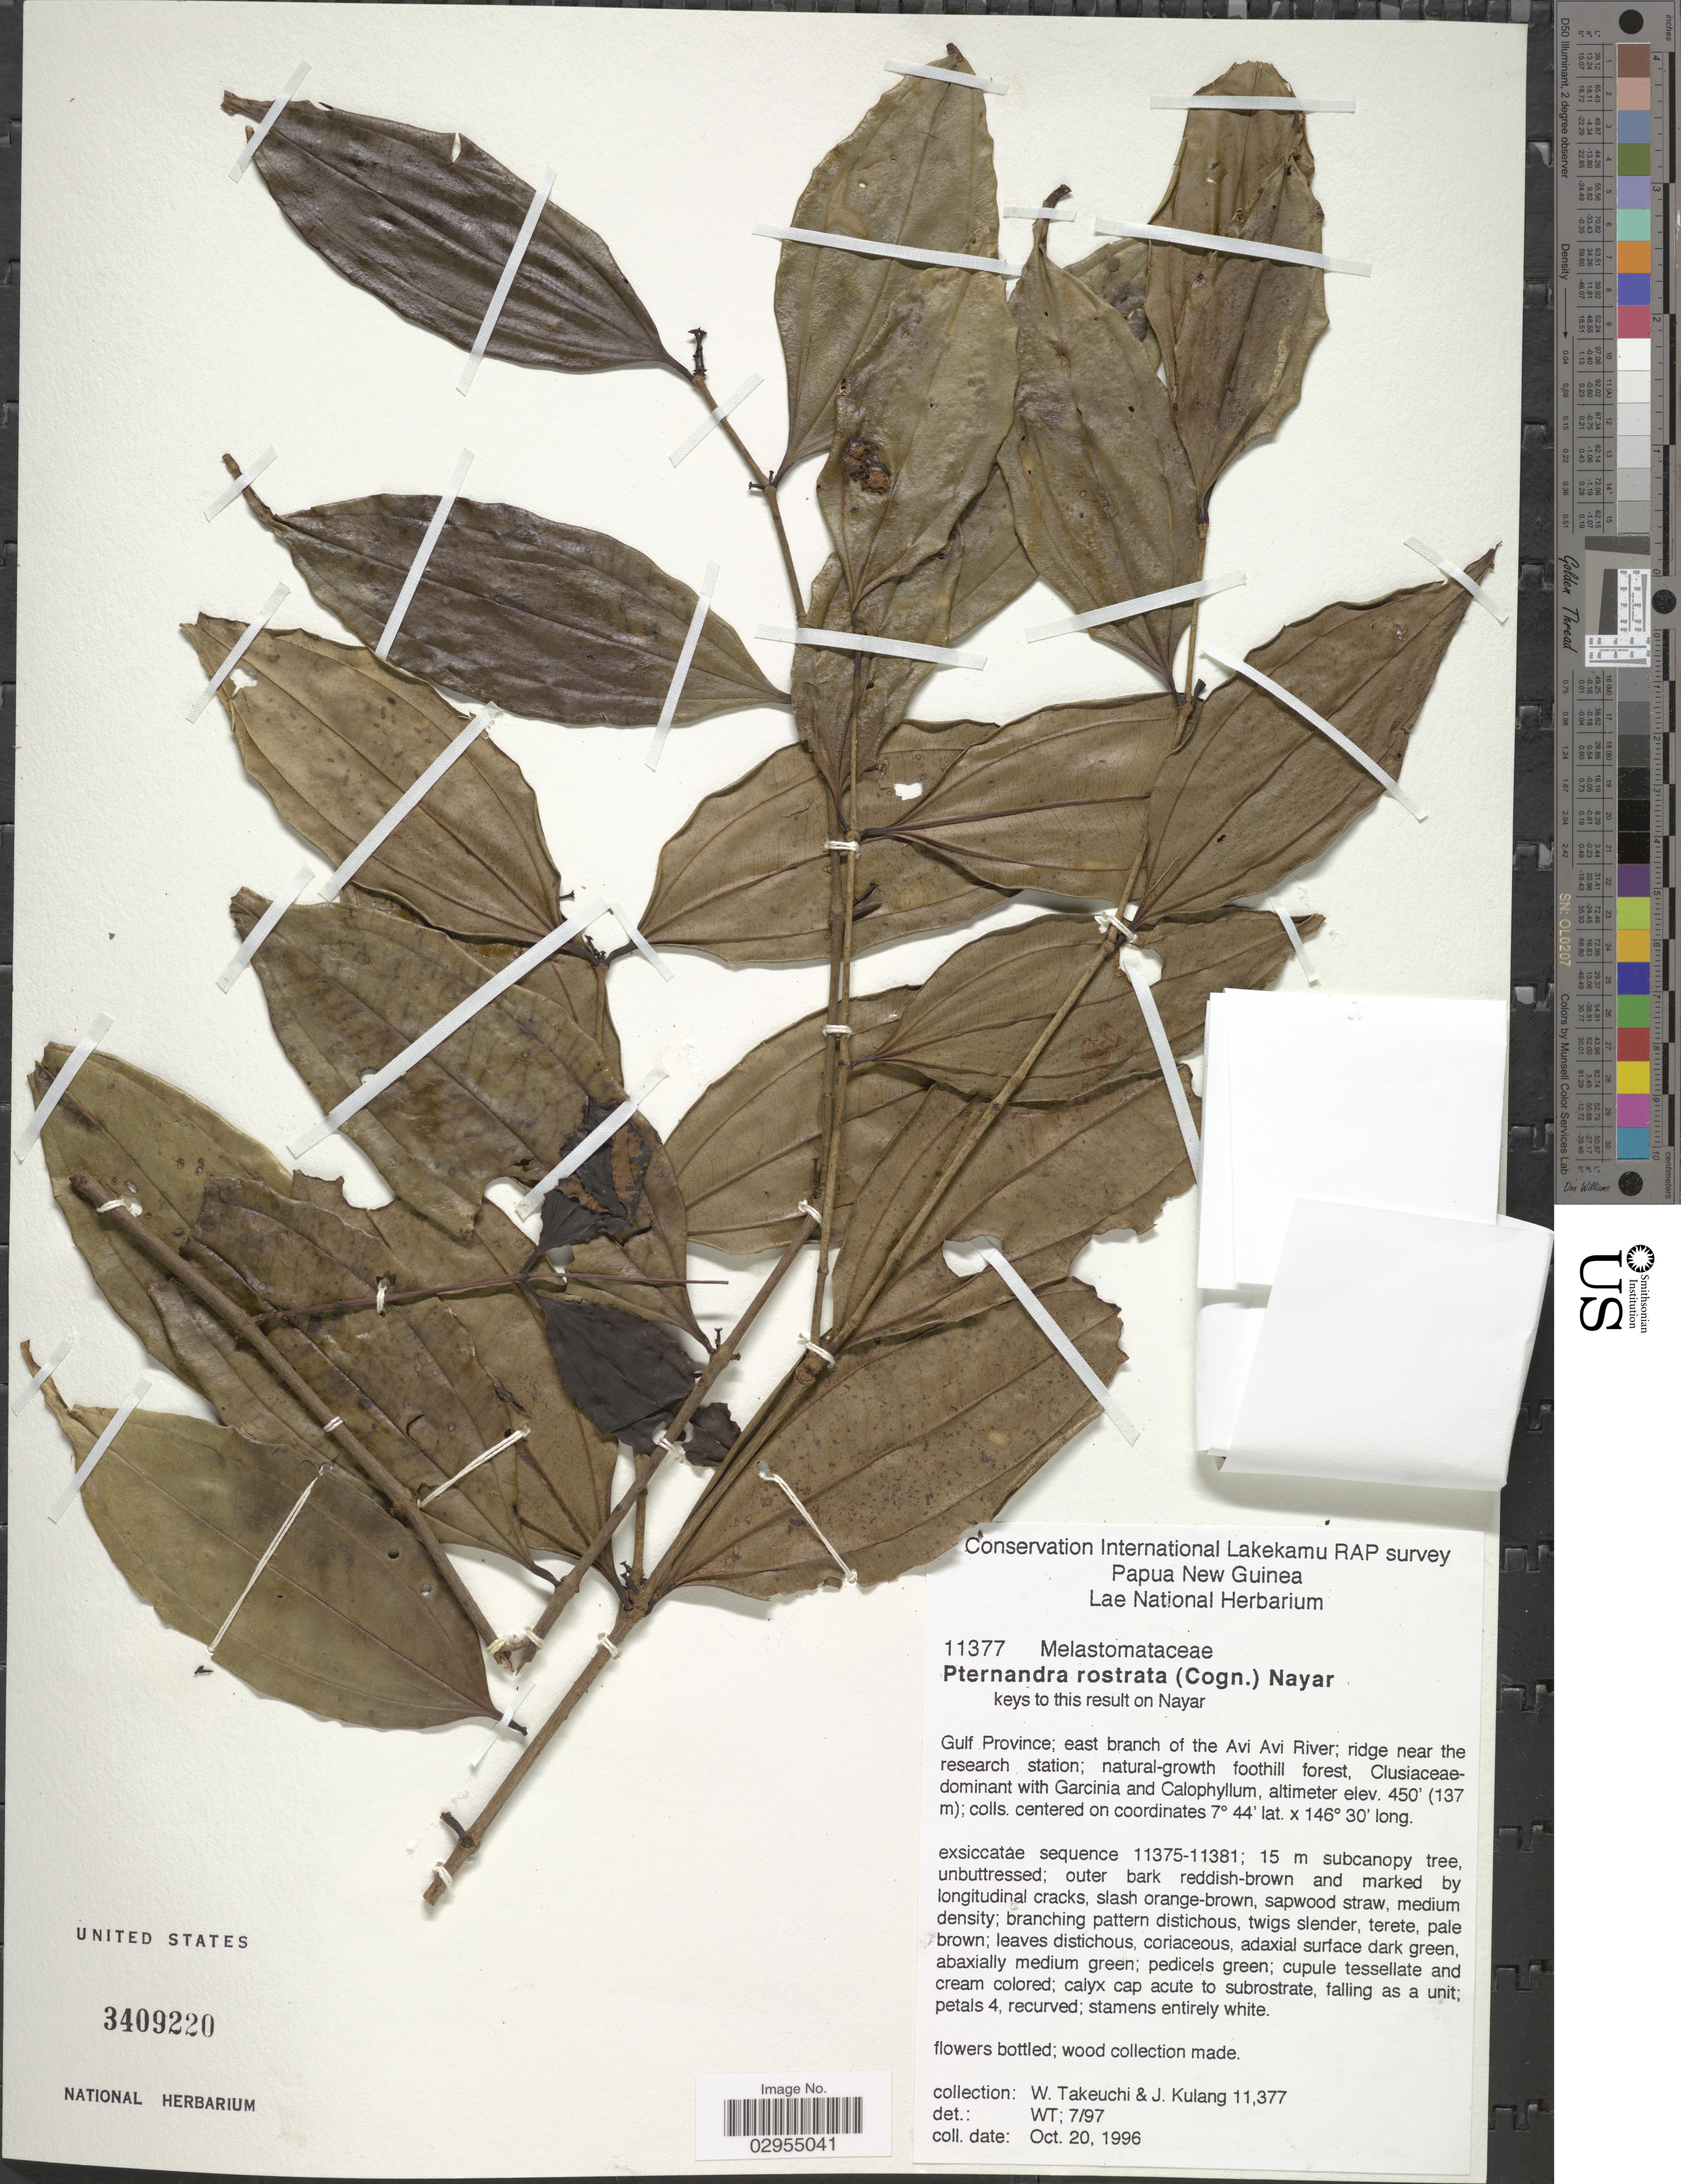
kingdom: Plantae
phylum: Tracheophyta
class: Magnoliopsida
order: Myrtales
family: Melastomataceae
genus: Pternandra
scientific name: Pternandra rostrata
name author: (Cogn.) M.P. Nayar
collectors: W. Takeuchi & J. Kulang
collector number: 11377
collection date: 1996-10-20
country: Papua New Guinea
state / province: Gulf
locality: East branch of the Avi Avi River; ridge near the research station.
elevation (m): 137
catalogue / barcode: US 3409220